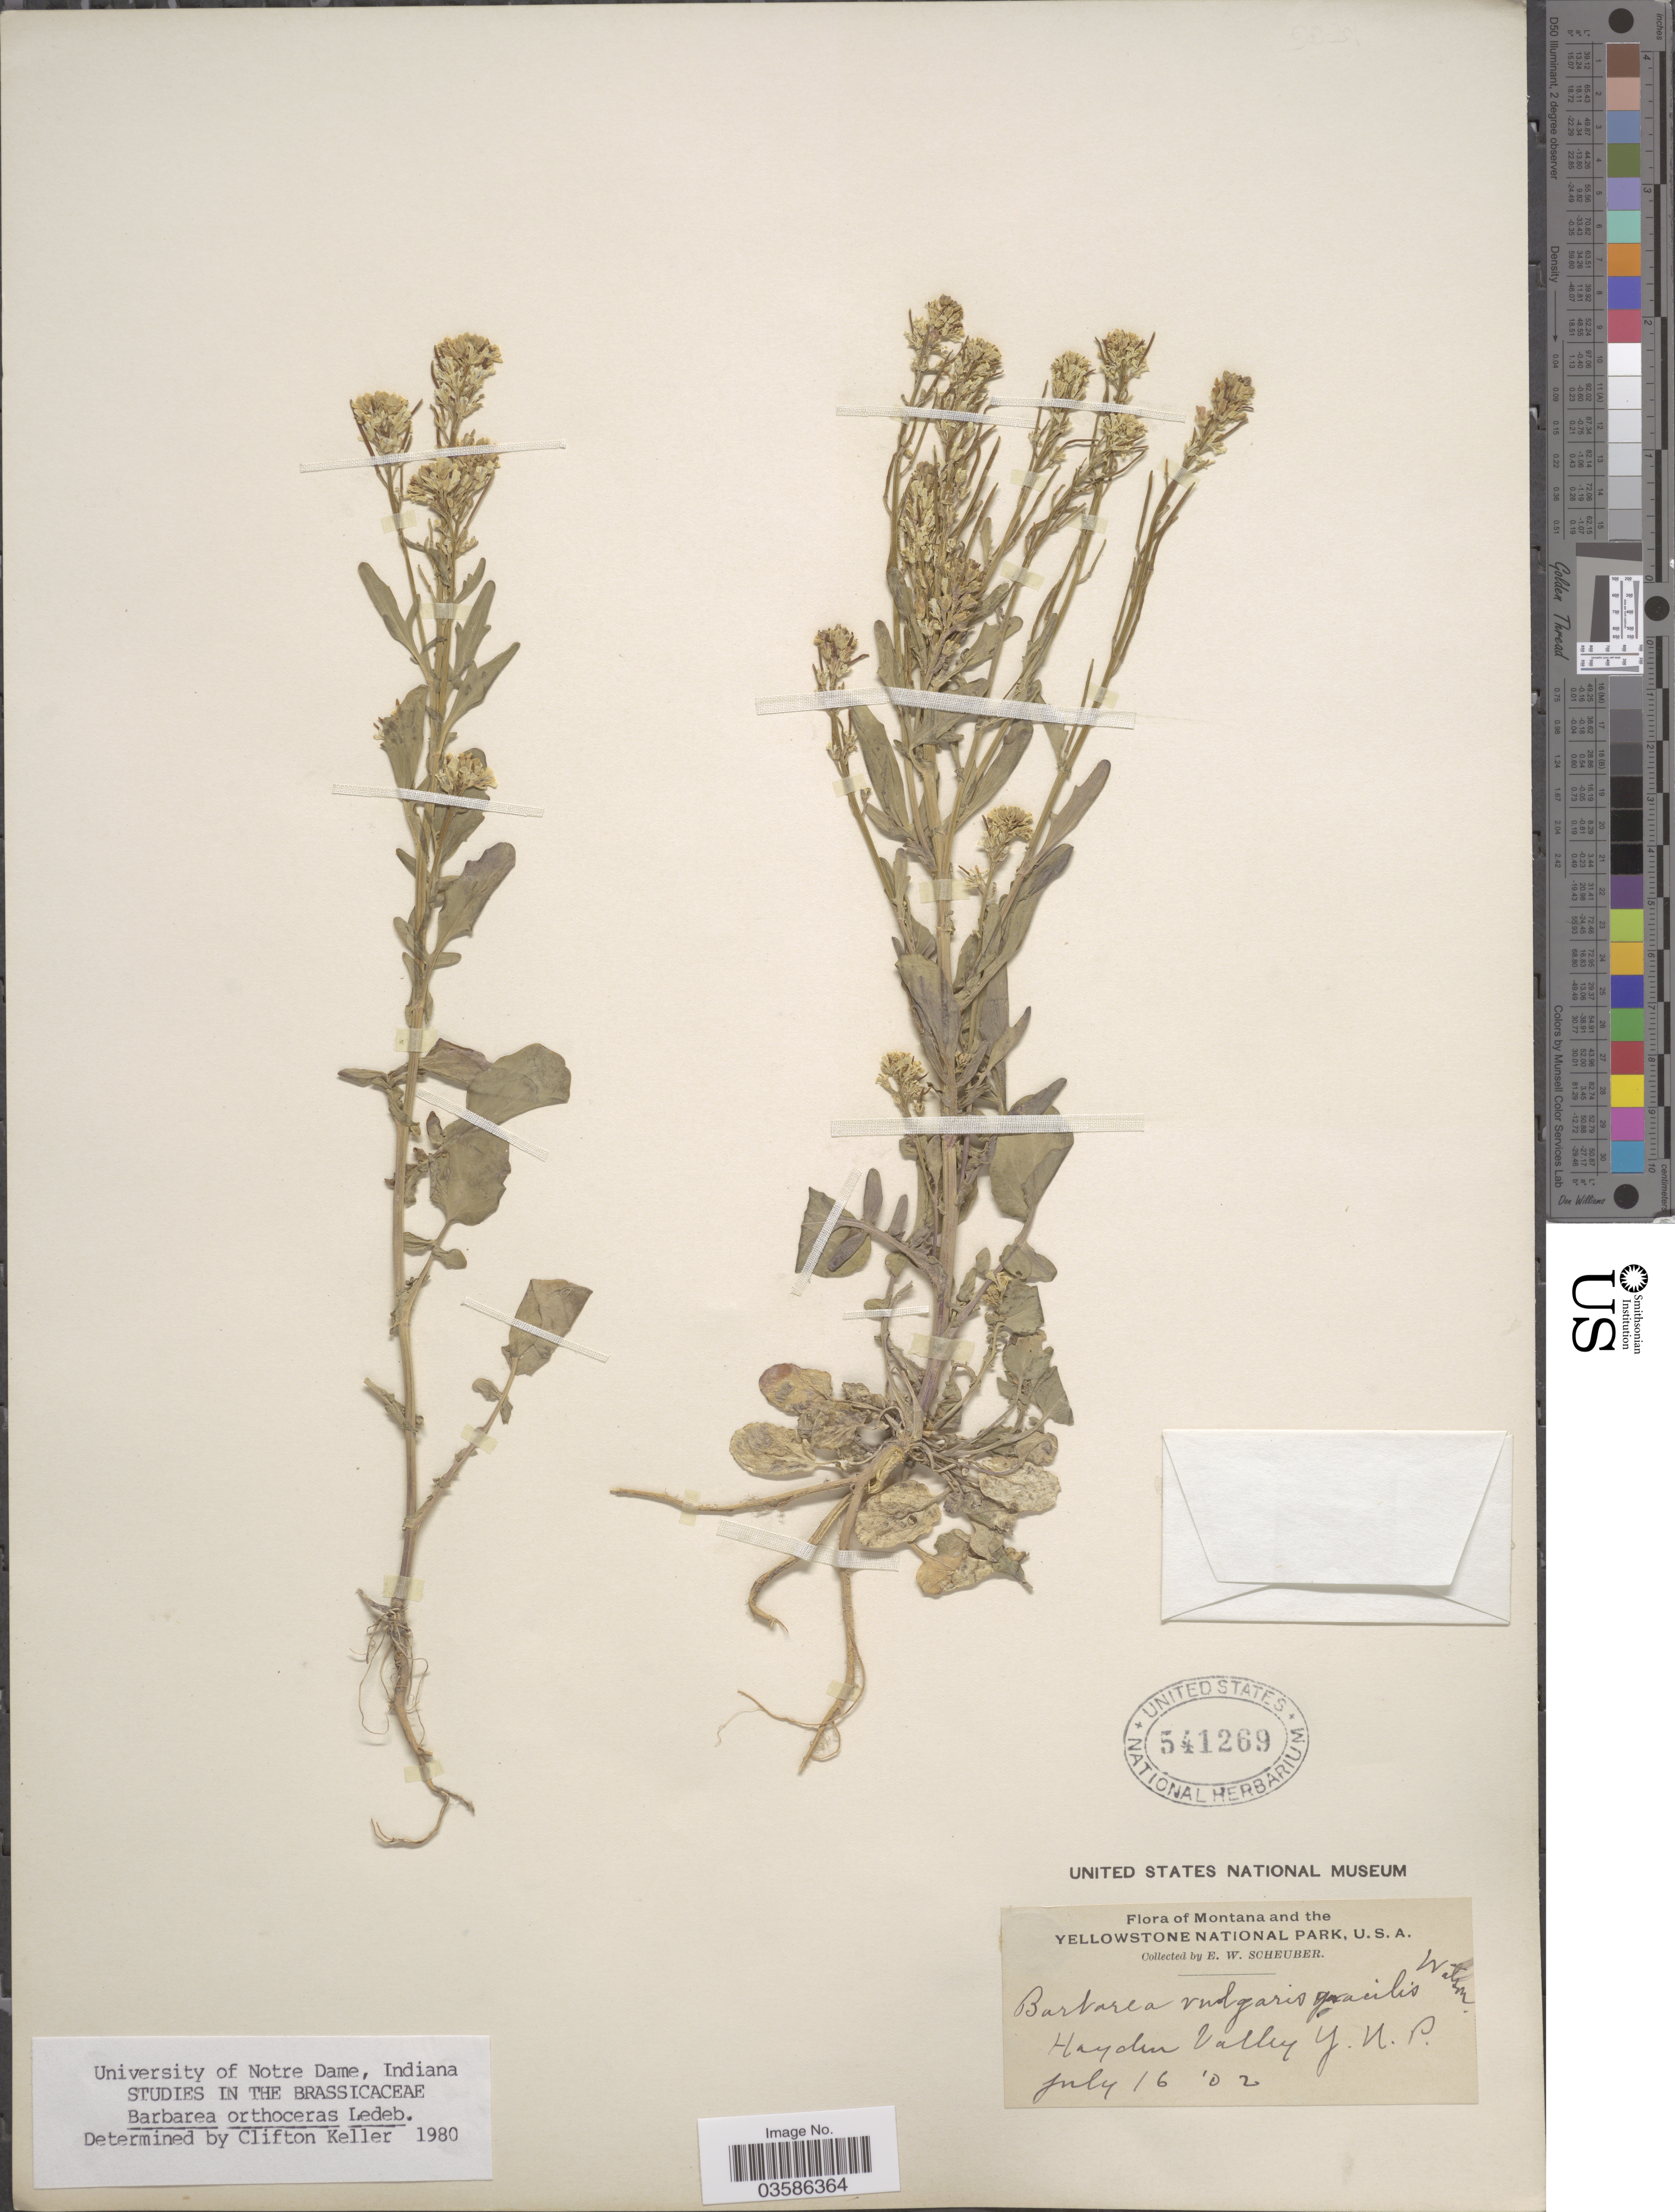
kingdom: Plantae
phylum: Tracheophyta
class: Magnoliopsida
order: Brassicales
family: Brassicaceae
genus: Barbarea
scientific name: Barbarea orthoceras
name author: Ledeb.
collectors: E. Scheuber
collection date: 1902-07-16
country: United States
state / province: Wyoming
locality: Montana and the Yellowstone National Park. Hayden Valley Y. N. P.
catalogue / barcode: US 541269